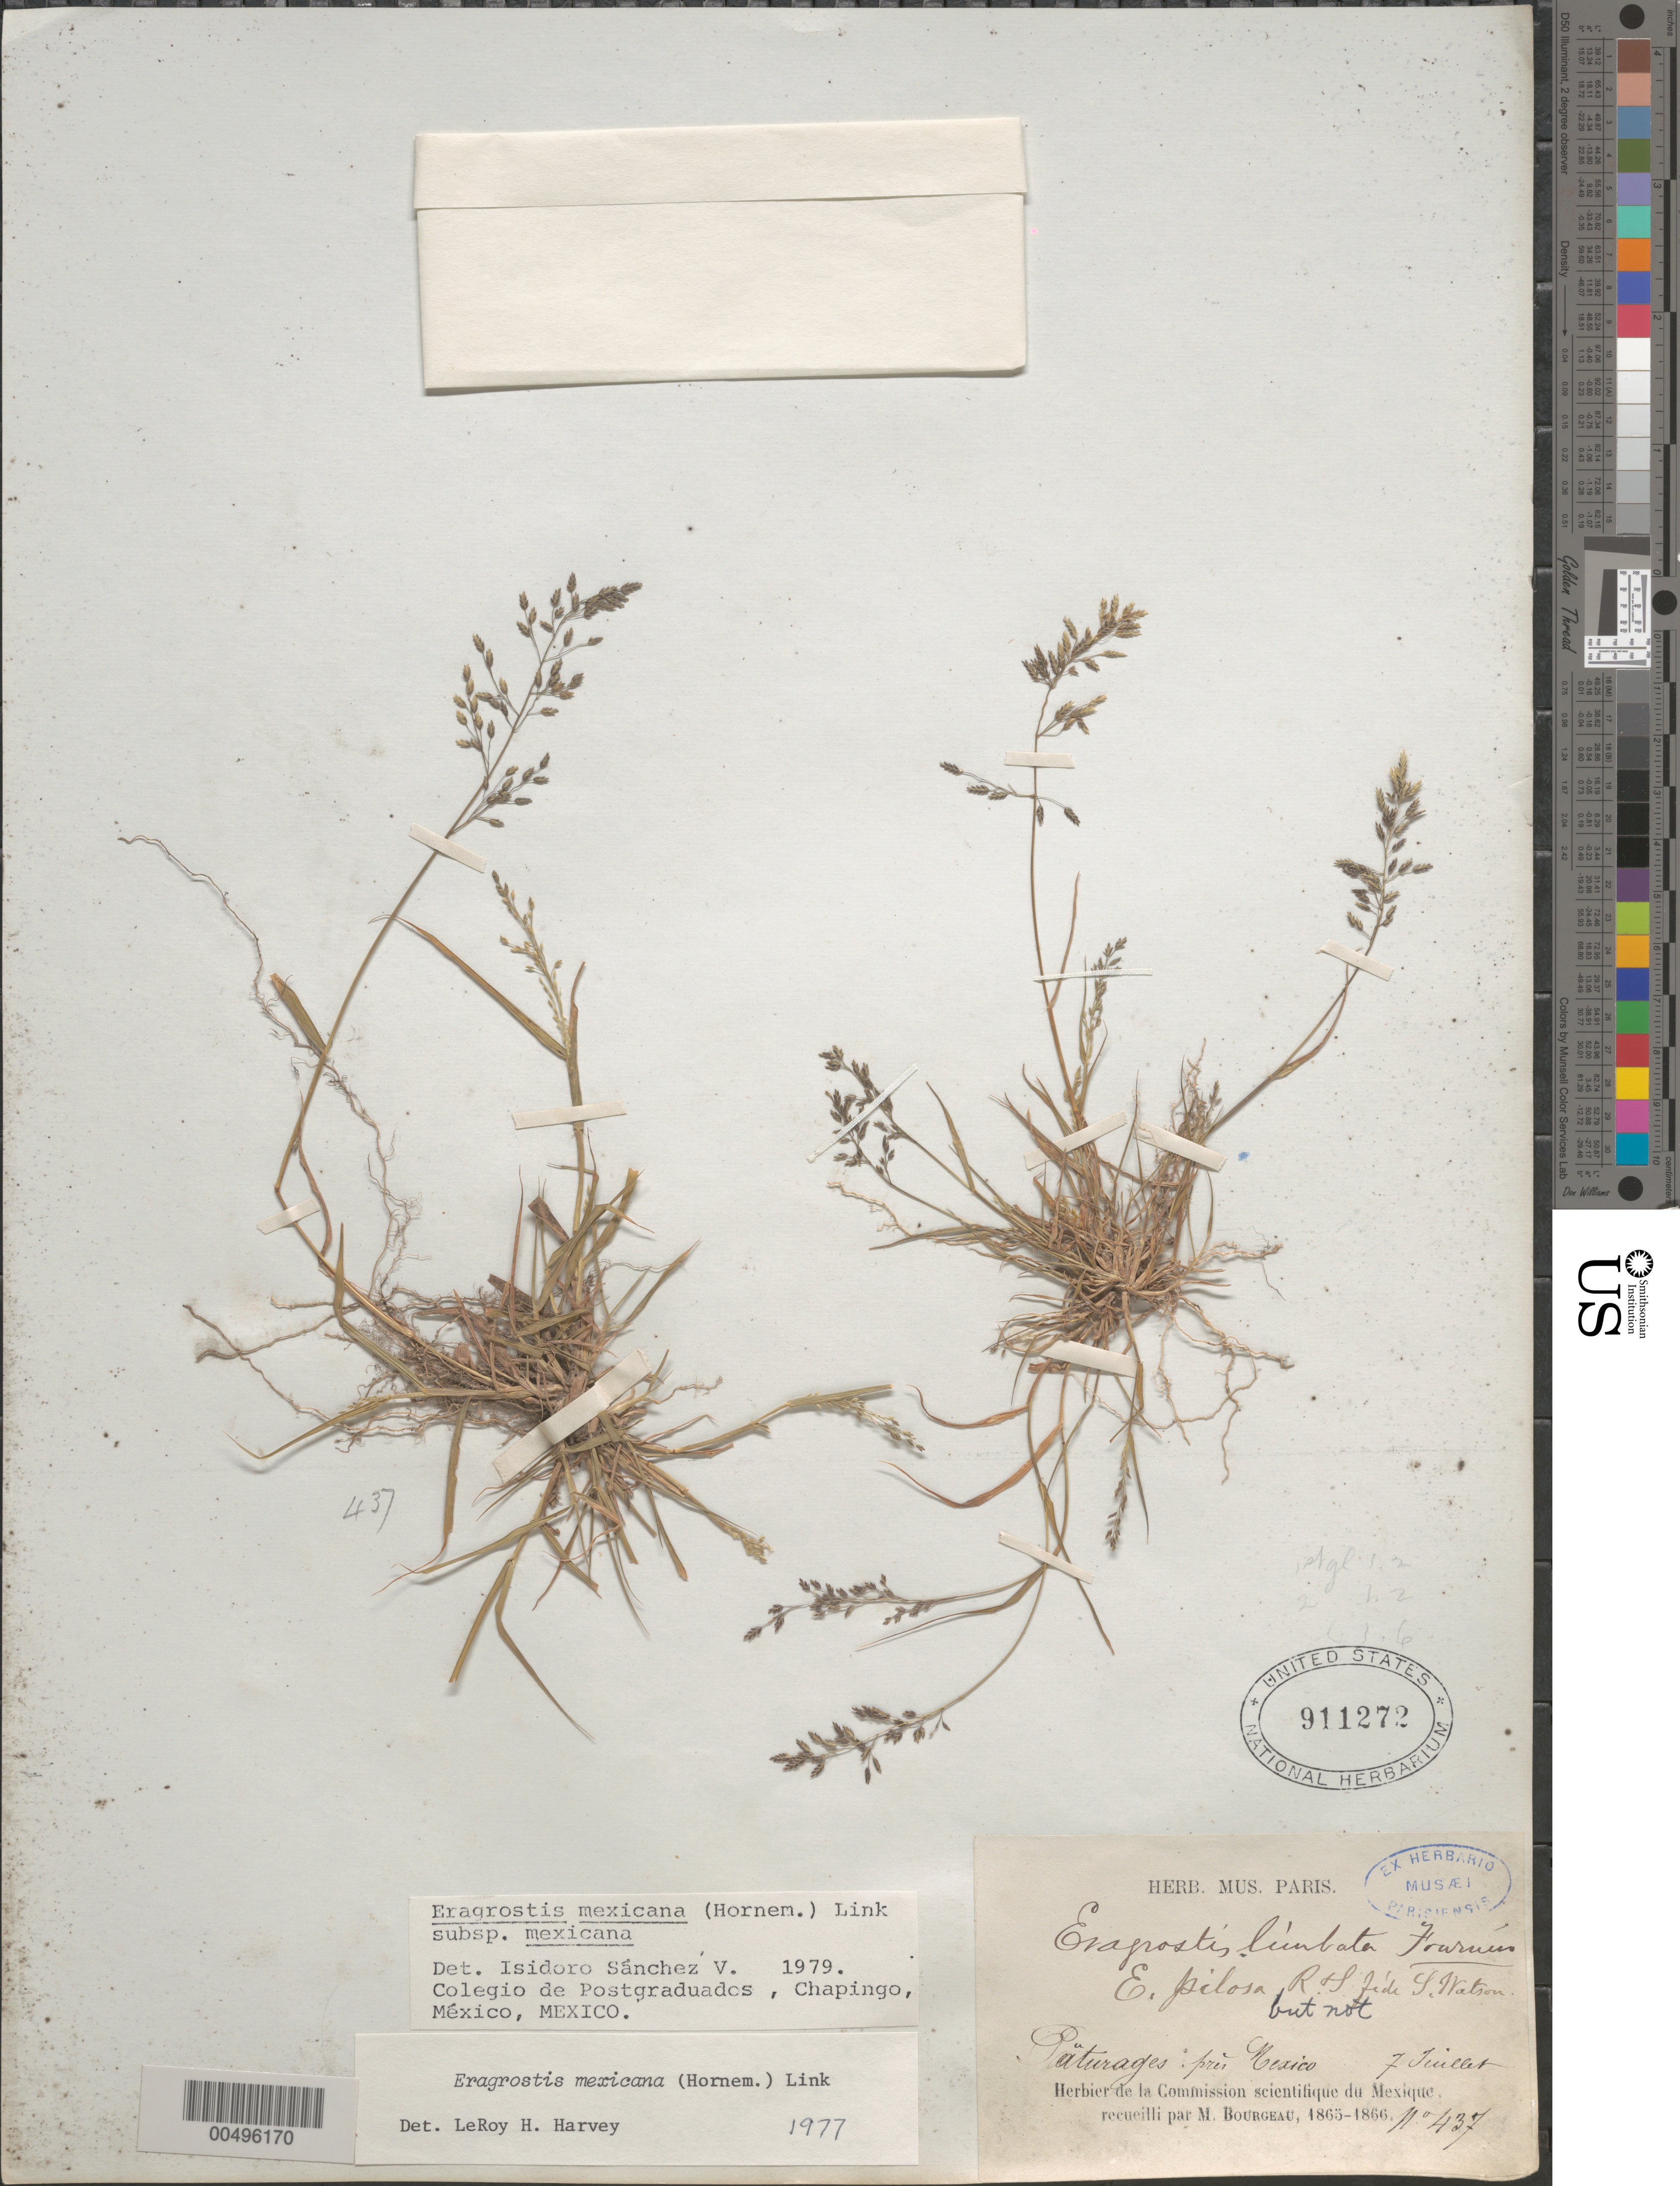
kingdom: Plantae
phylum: Tracheophyta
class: Liliopsida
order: Poales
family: Poaceae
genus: Eragrostis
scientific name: Eragrostis mexicana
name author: (Hornem.) Link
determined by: Sánchez Vega, I. M.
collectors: E. Bourgeau et al.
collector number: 437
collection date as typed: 7 Jul 1865 or 7 Jul 1866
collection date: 1865-07-07 or 1866-07-07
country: Mexico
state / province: México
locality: Paturages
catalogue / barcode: US 911272